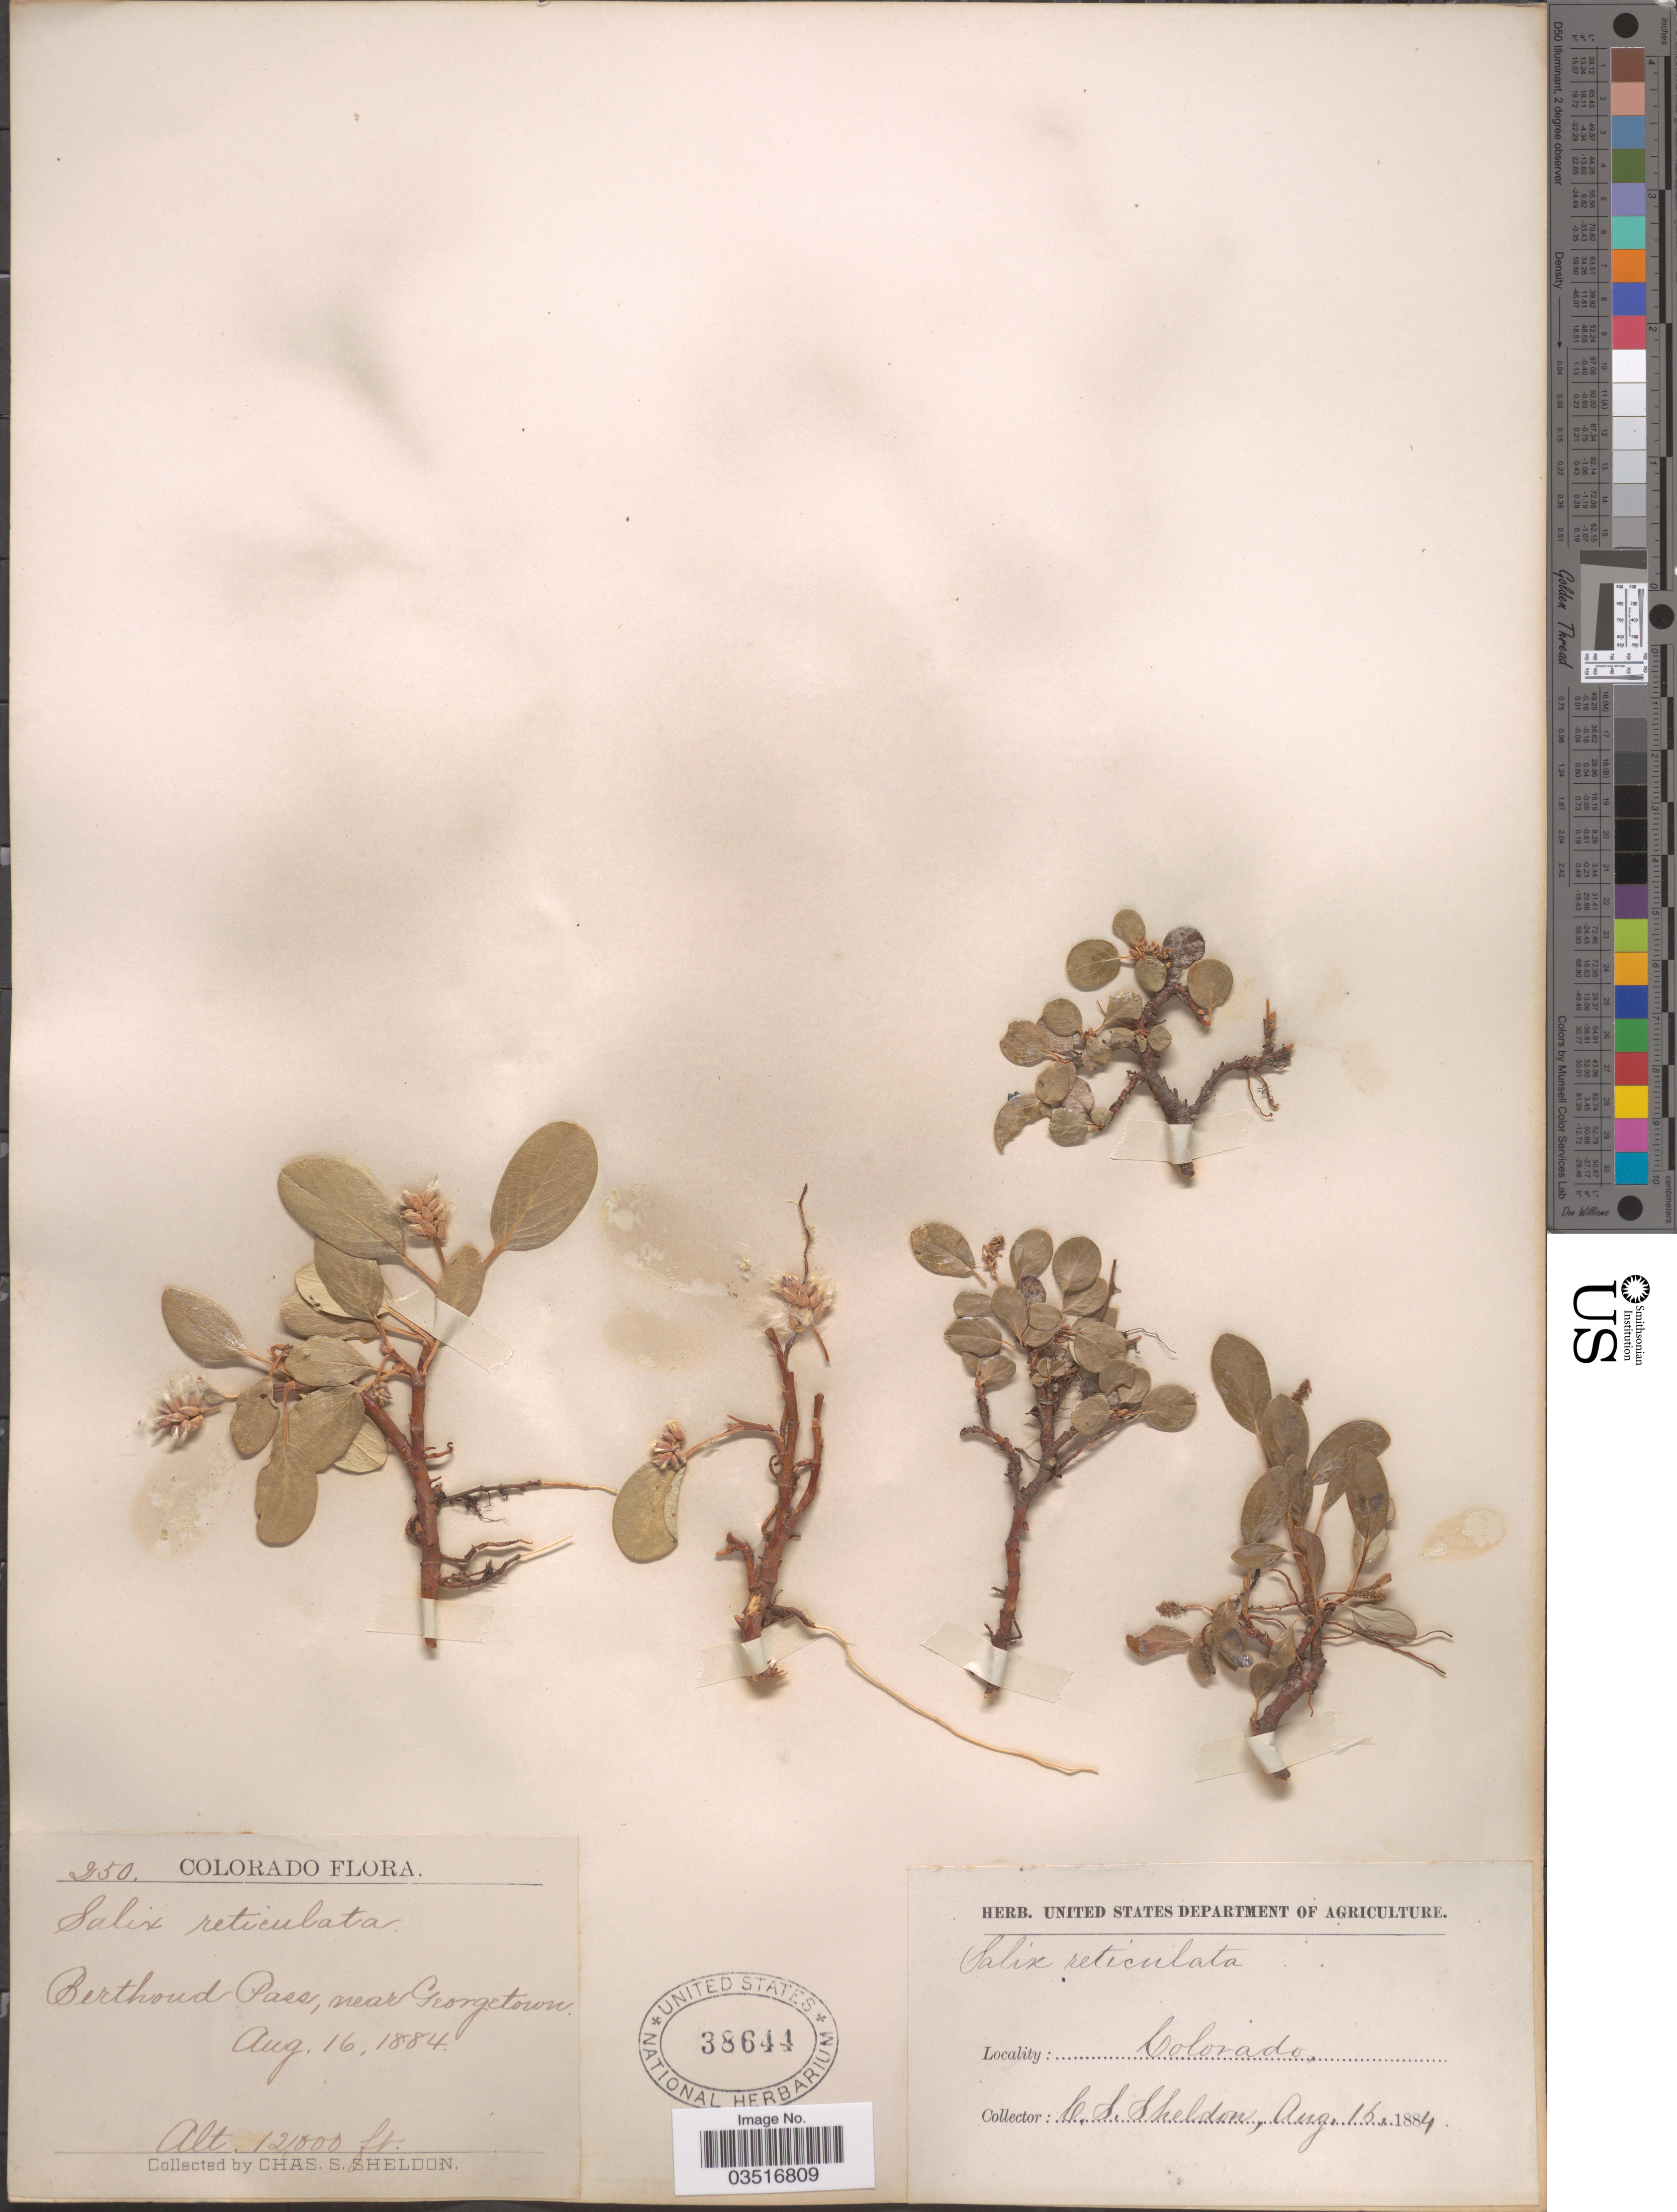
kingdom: Plantae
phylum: Tracheophyta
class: Magnoliopsida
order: Malpighiales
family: Salicaceae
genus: Salix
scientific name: Salix saximontana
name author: Rydb.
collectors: C. S. Sheldon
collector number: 250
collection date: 1884-08-16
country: United States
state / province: Colorado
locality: Berthoud Pass, near Georgetown.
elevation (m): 3658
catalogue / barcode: US 38644